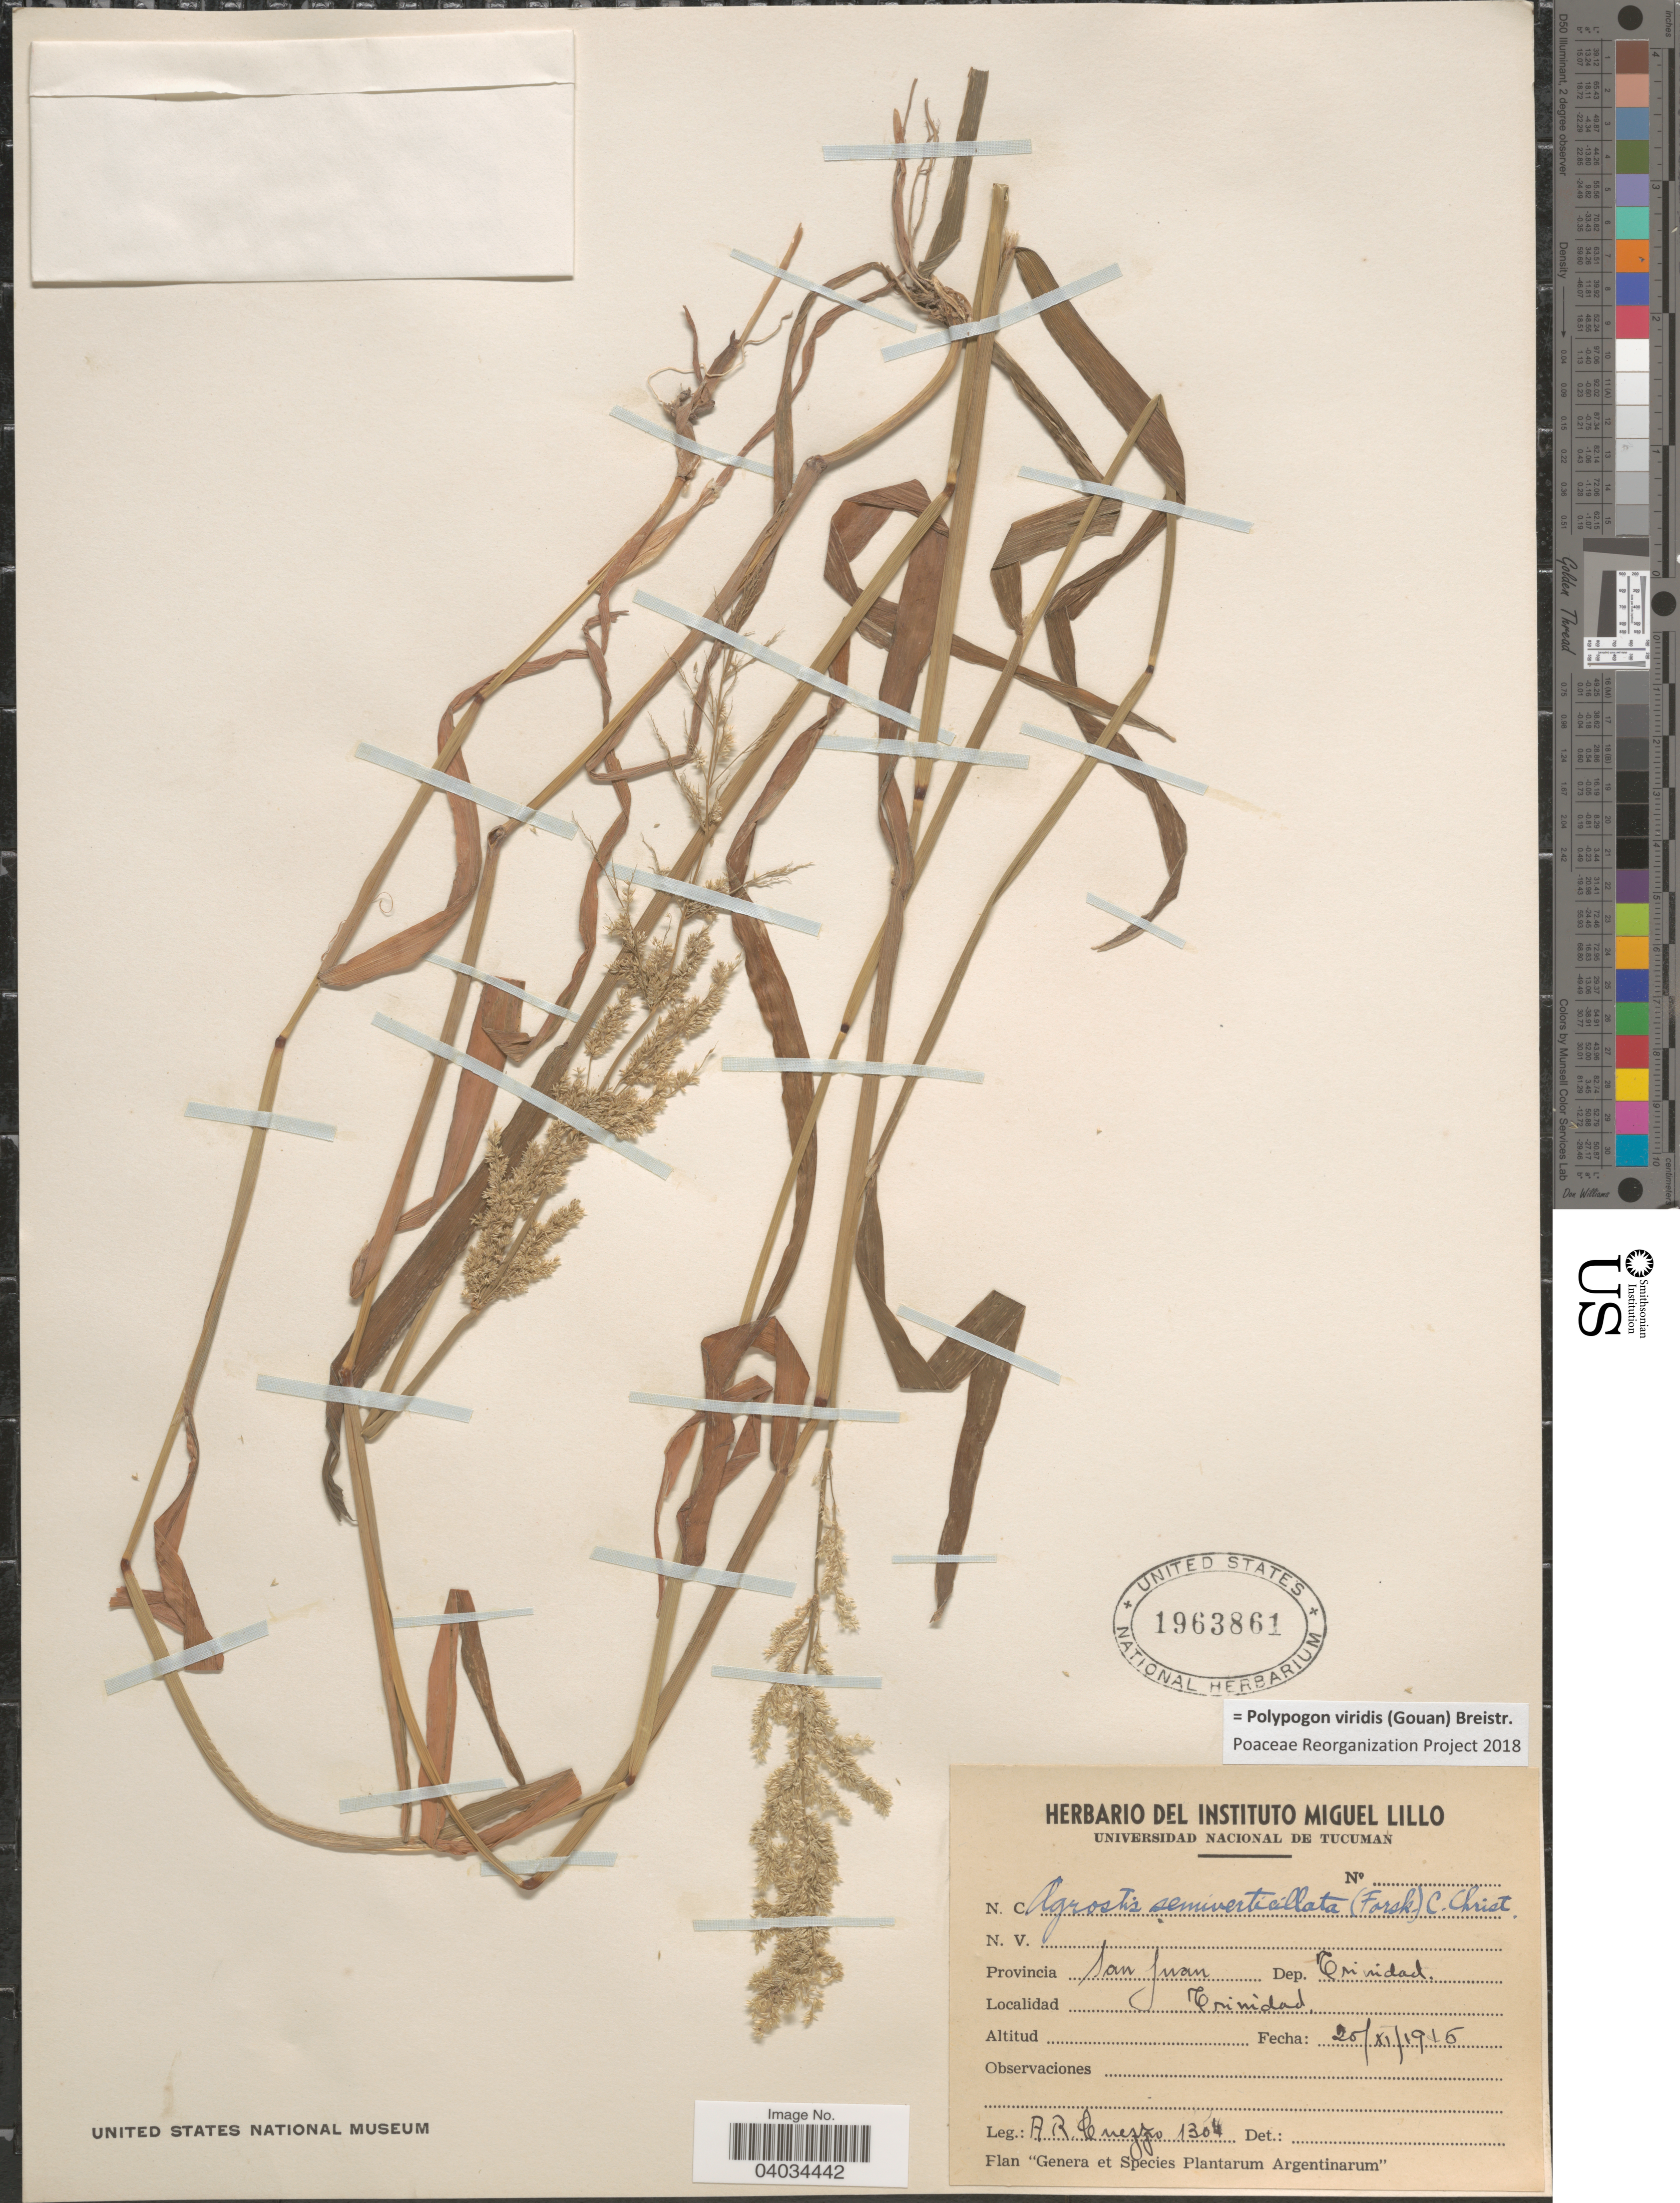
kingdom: Plantae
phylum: Tracheophyta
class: Liliopsida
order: Poales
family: Poaceae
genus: Polypogon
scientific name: Polypogon viridis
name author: (Gouan) Breistroffer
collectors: A. Cuezzo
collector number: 1307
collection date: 1915-11-20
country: Argentina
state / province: San Juan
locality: Dep. Trinidad. Trinidad.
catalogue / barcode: US 1963861